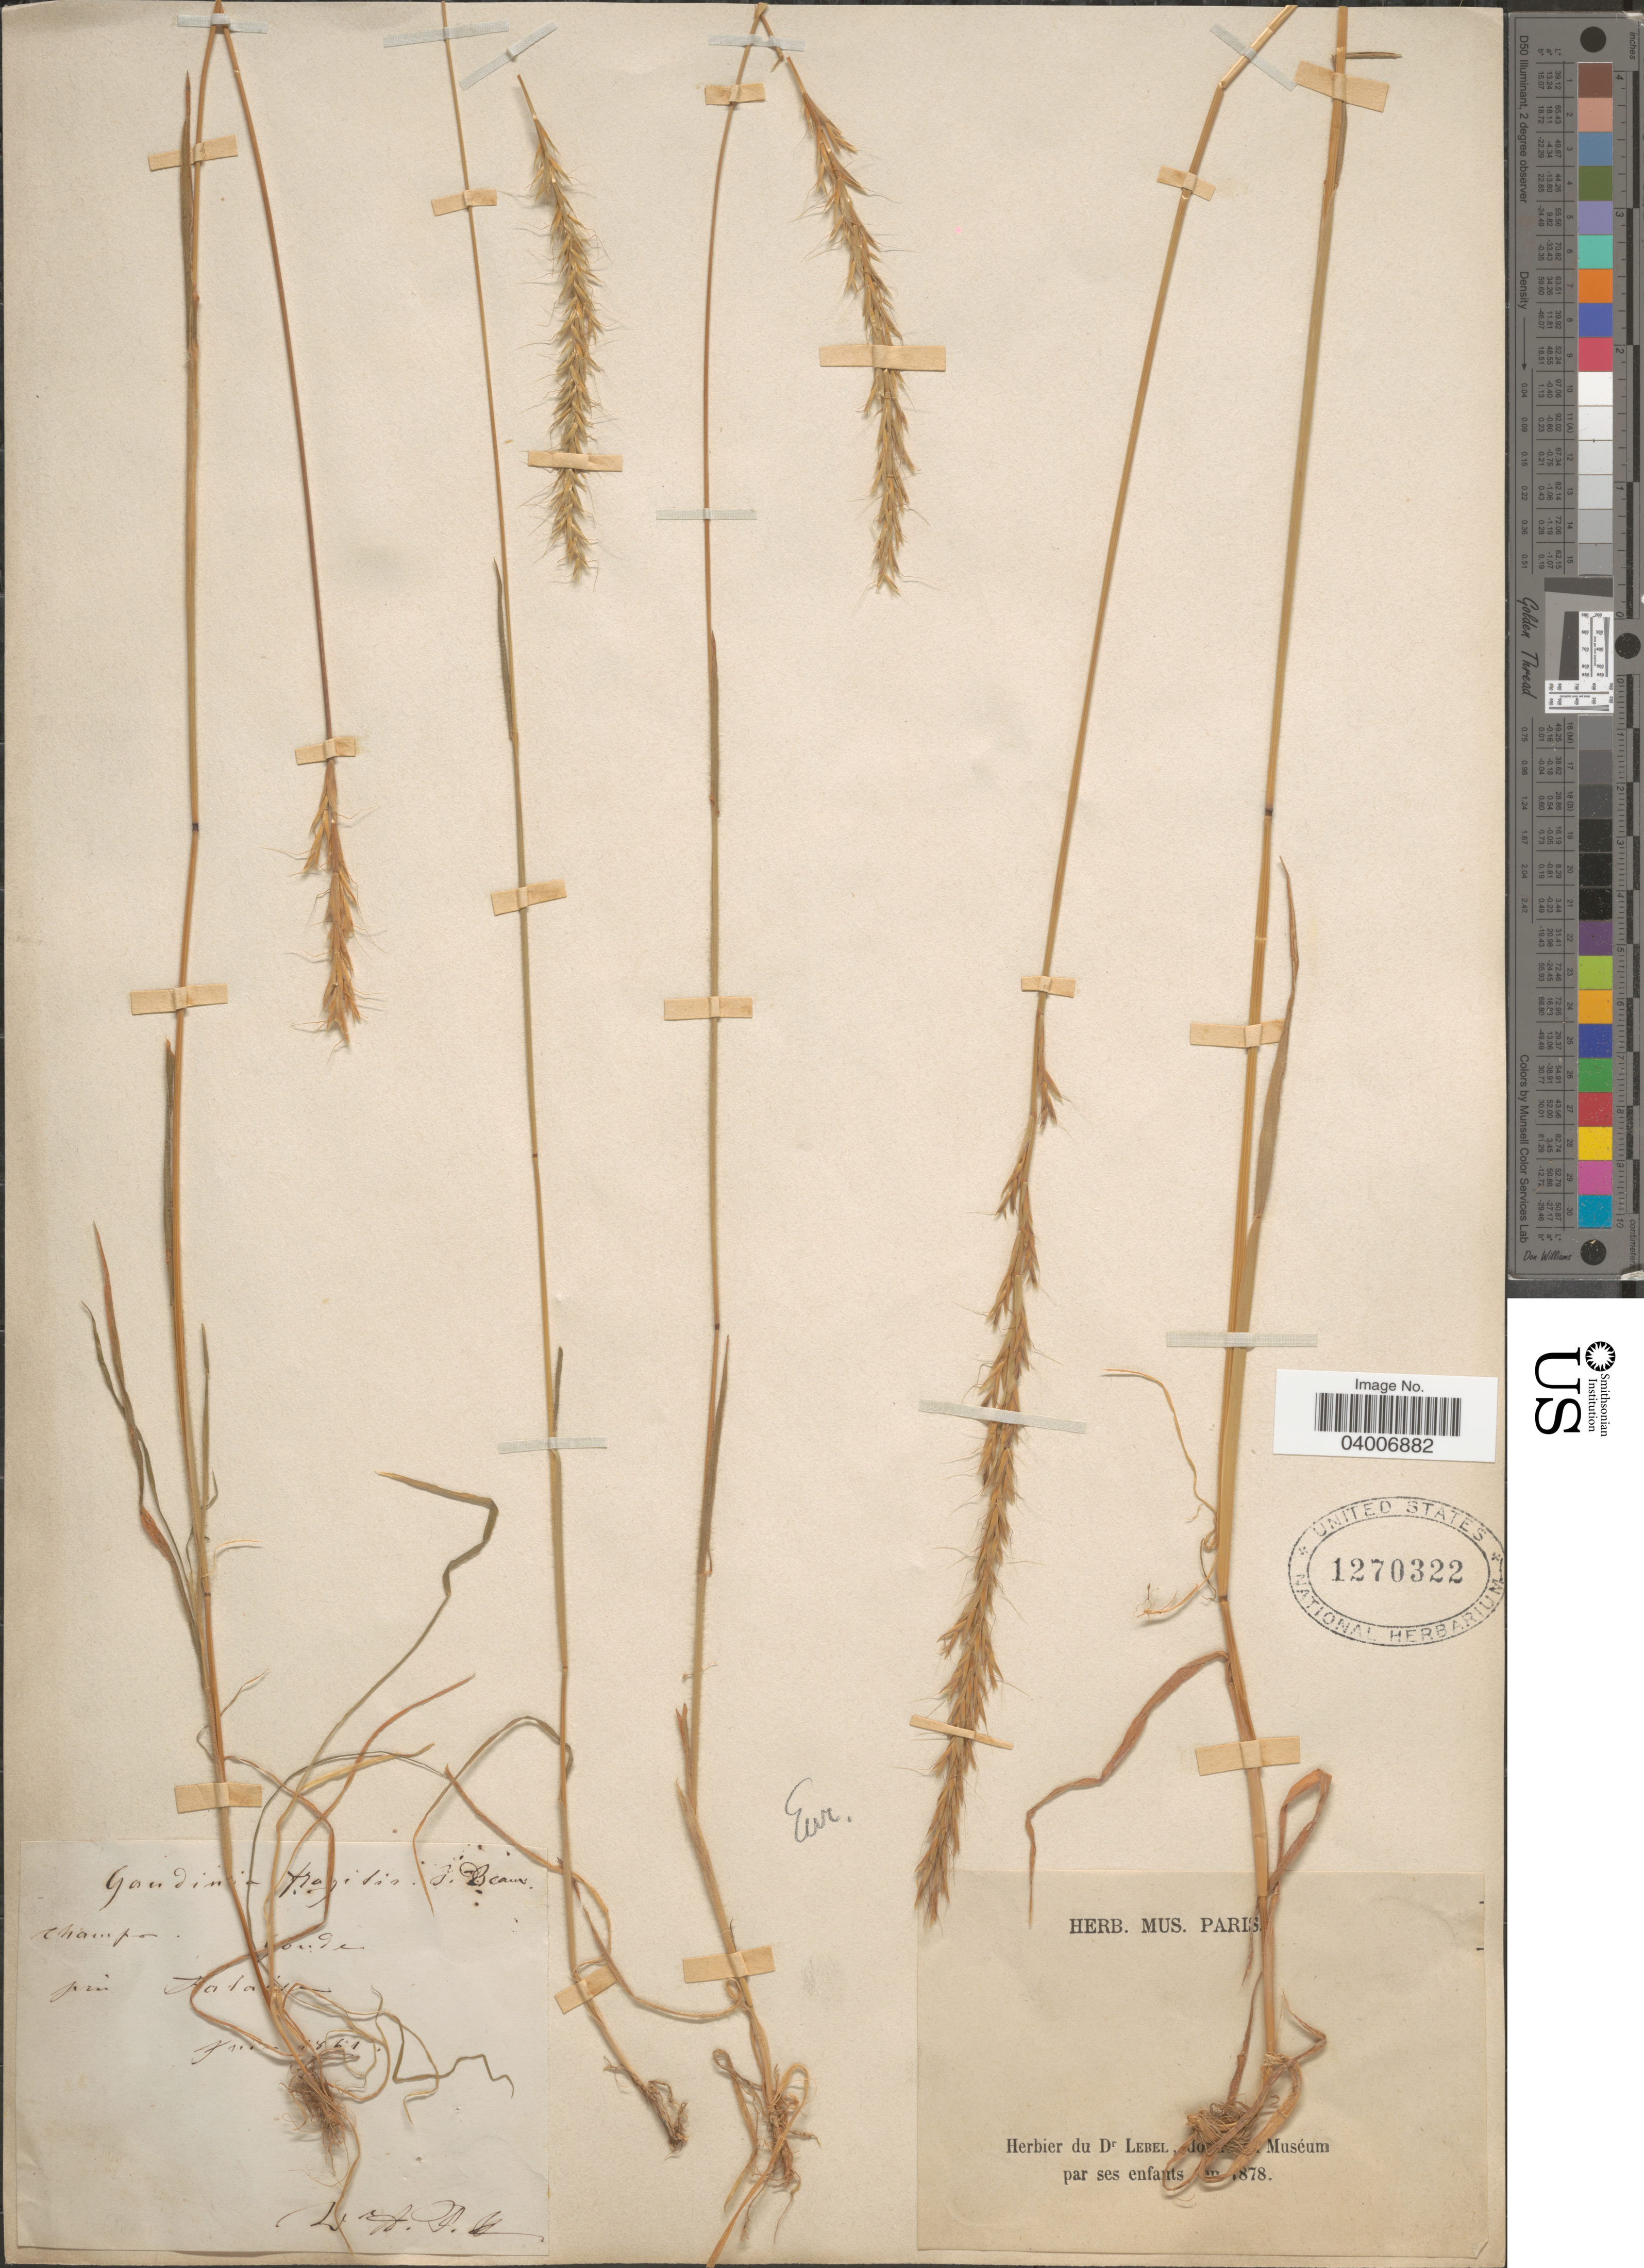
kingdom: Plantae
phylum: Tracheophyta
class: Liliopsida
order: Poales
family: Poaceae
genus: Gaudinia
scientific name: Gaudinia fragilis var. fragilis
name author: (L.) P. Beauv.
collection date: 1861-06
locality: Champs [illegible text]oude pres Jat[illegible text].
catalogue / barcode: US 1270322